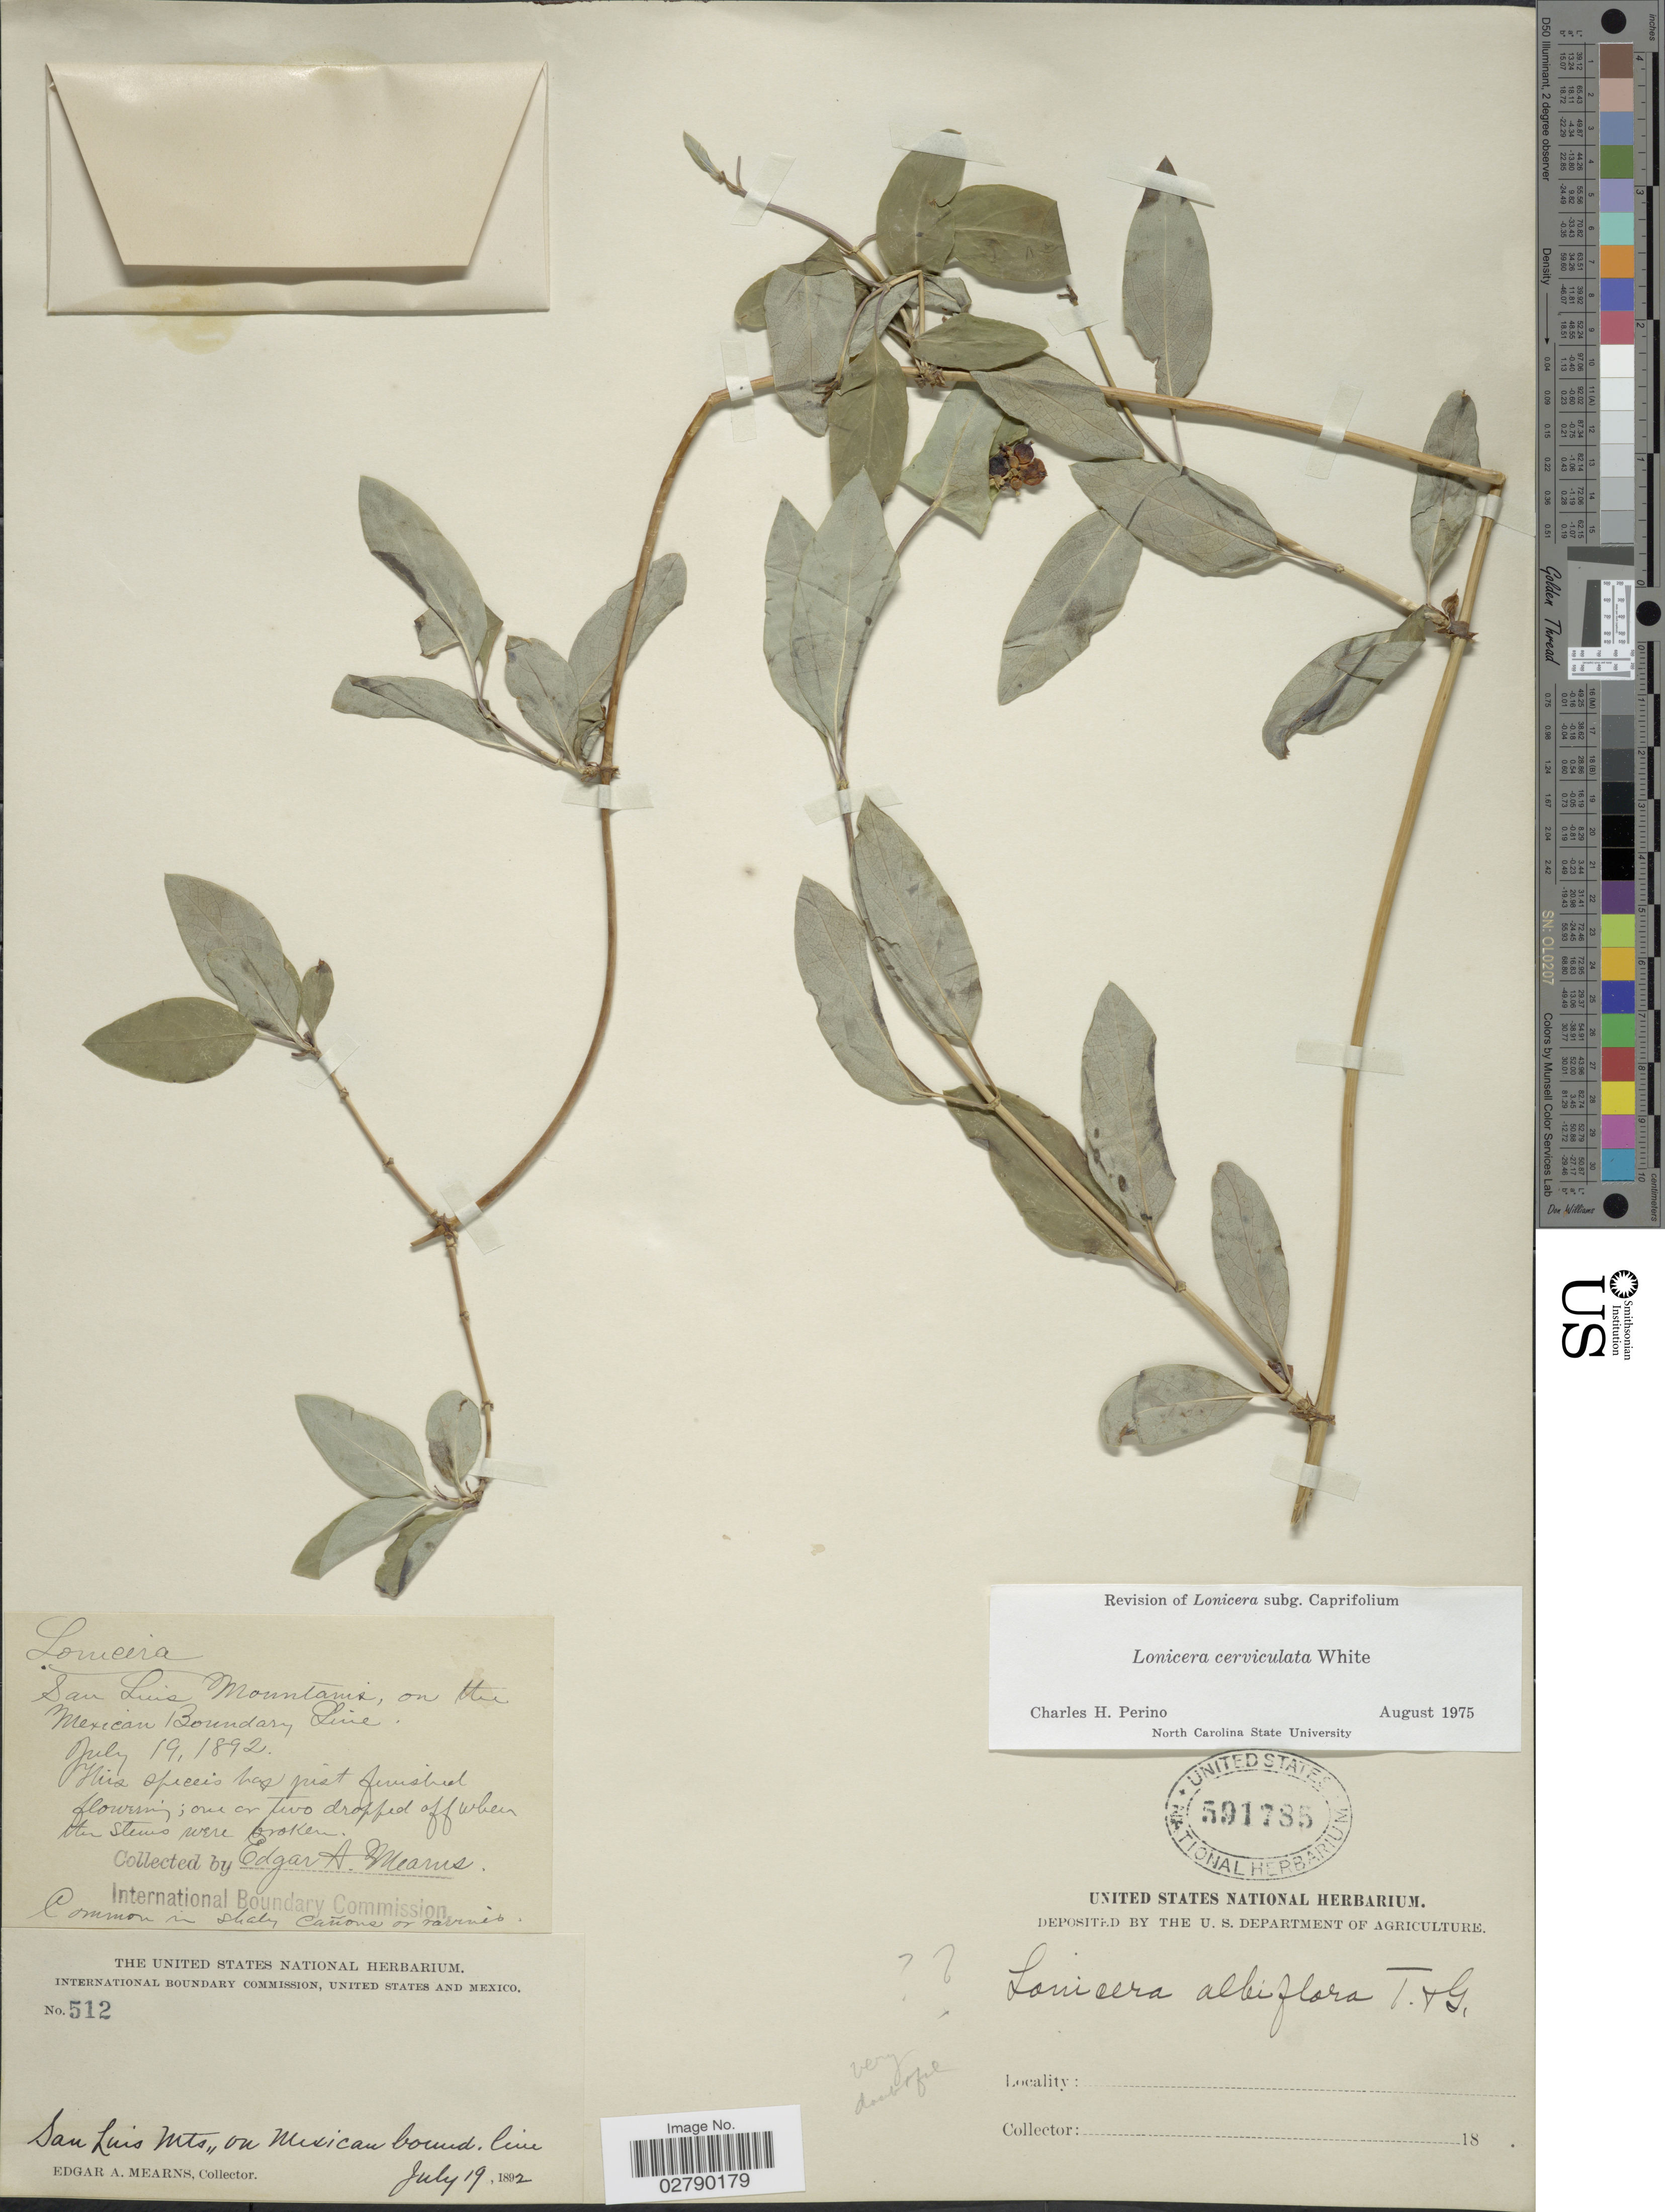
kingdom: Plantae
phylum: Tracheophyta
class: Magnoliopsida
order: Dipsacales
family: Caprifoliaceae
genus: Lonicera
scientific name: Lonicera cerviculata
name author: S.S. White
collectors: E. A. Mearns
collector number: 512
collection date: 1892-07-19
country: Mexico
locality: San Luis Mountains, on the Mexican Boundary Line.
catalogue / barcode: US 591785